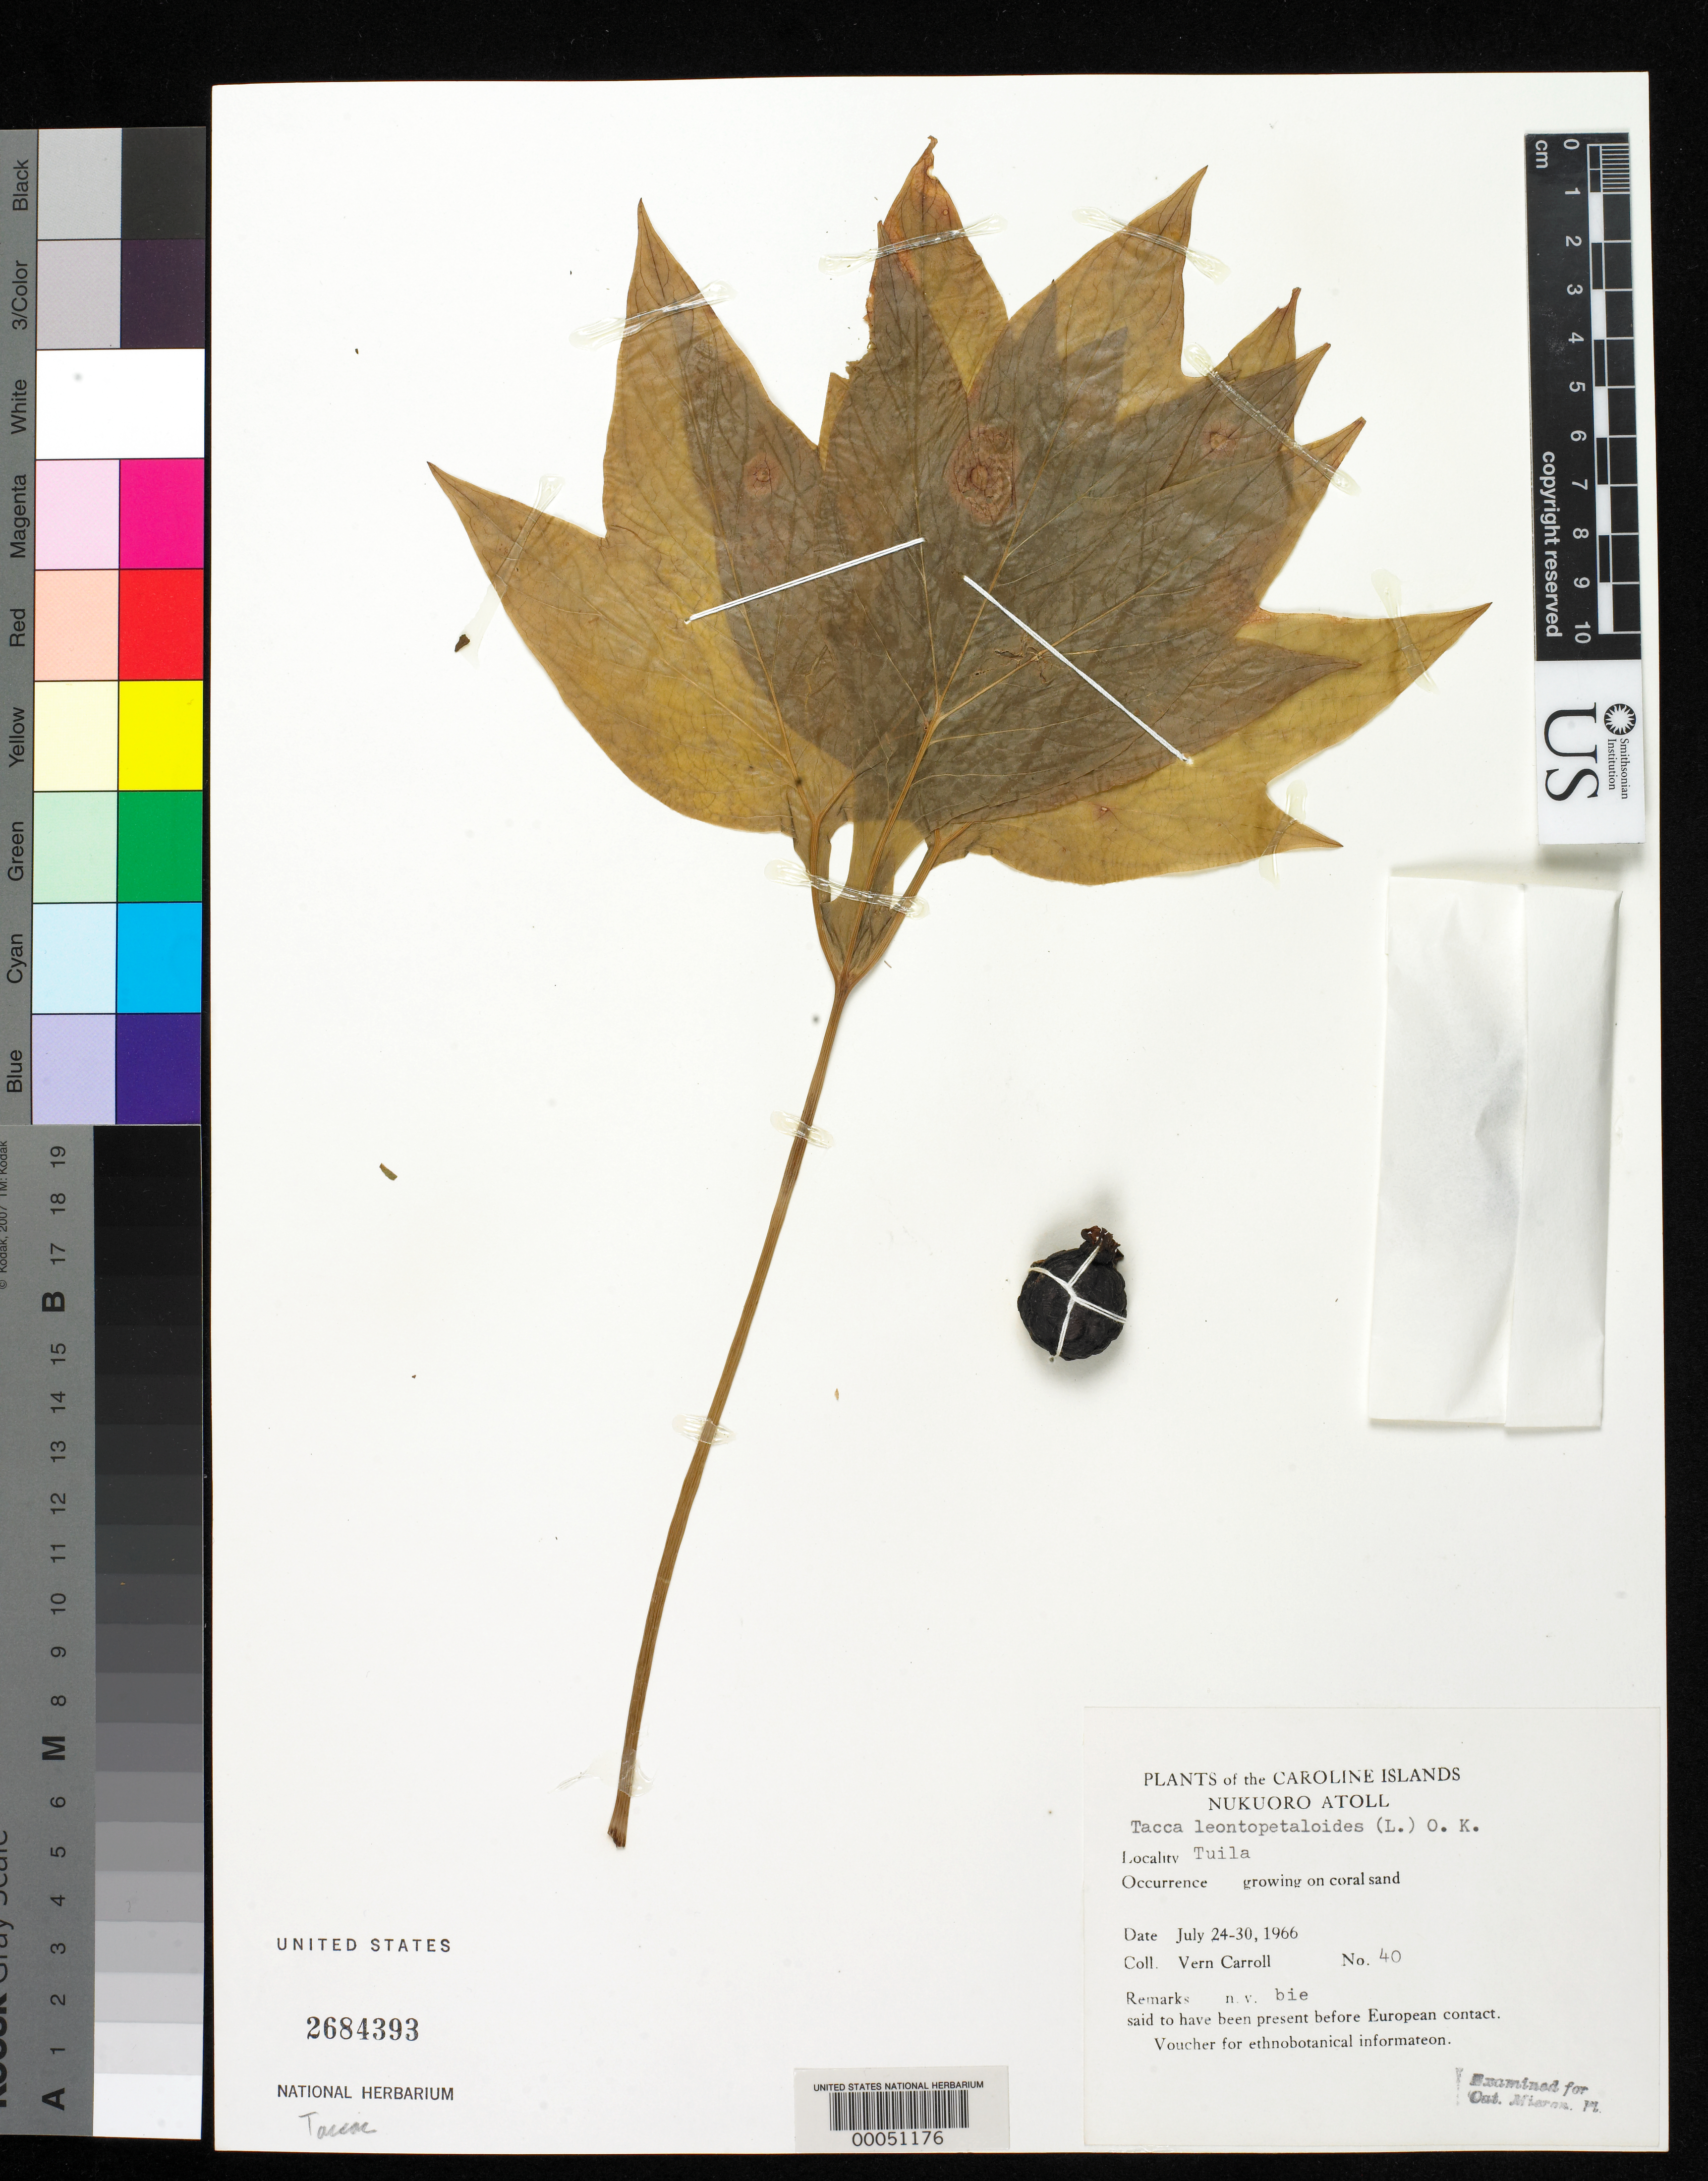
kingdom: Plantae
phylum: Tracheophyta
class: Liliopsida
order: Dioscoreales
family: Dioscoreaceae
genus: Tacca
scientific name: Tacca leontopetaloides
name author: (L.) Kuntze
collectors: V. Carroll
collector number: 40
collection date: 1966-07-24/1966-07-30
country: Micronesia, Federated States of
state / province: Pohnpei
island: Nukuoro Atoll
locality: Tuila Islet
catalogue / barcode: US 2684393